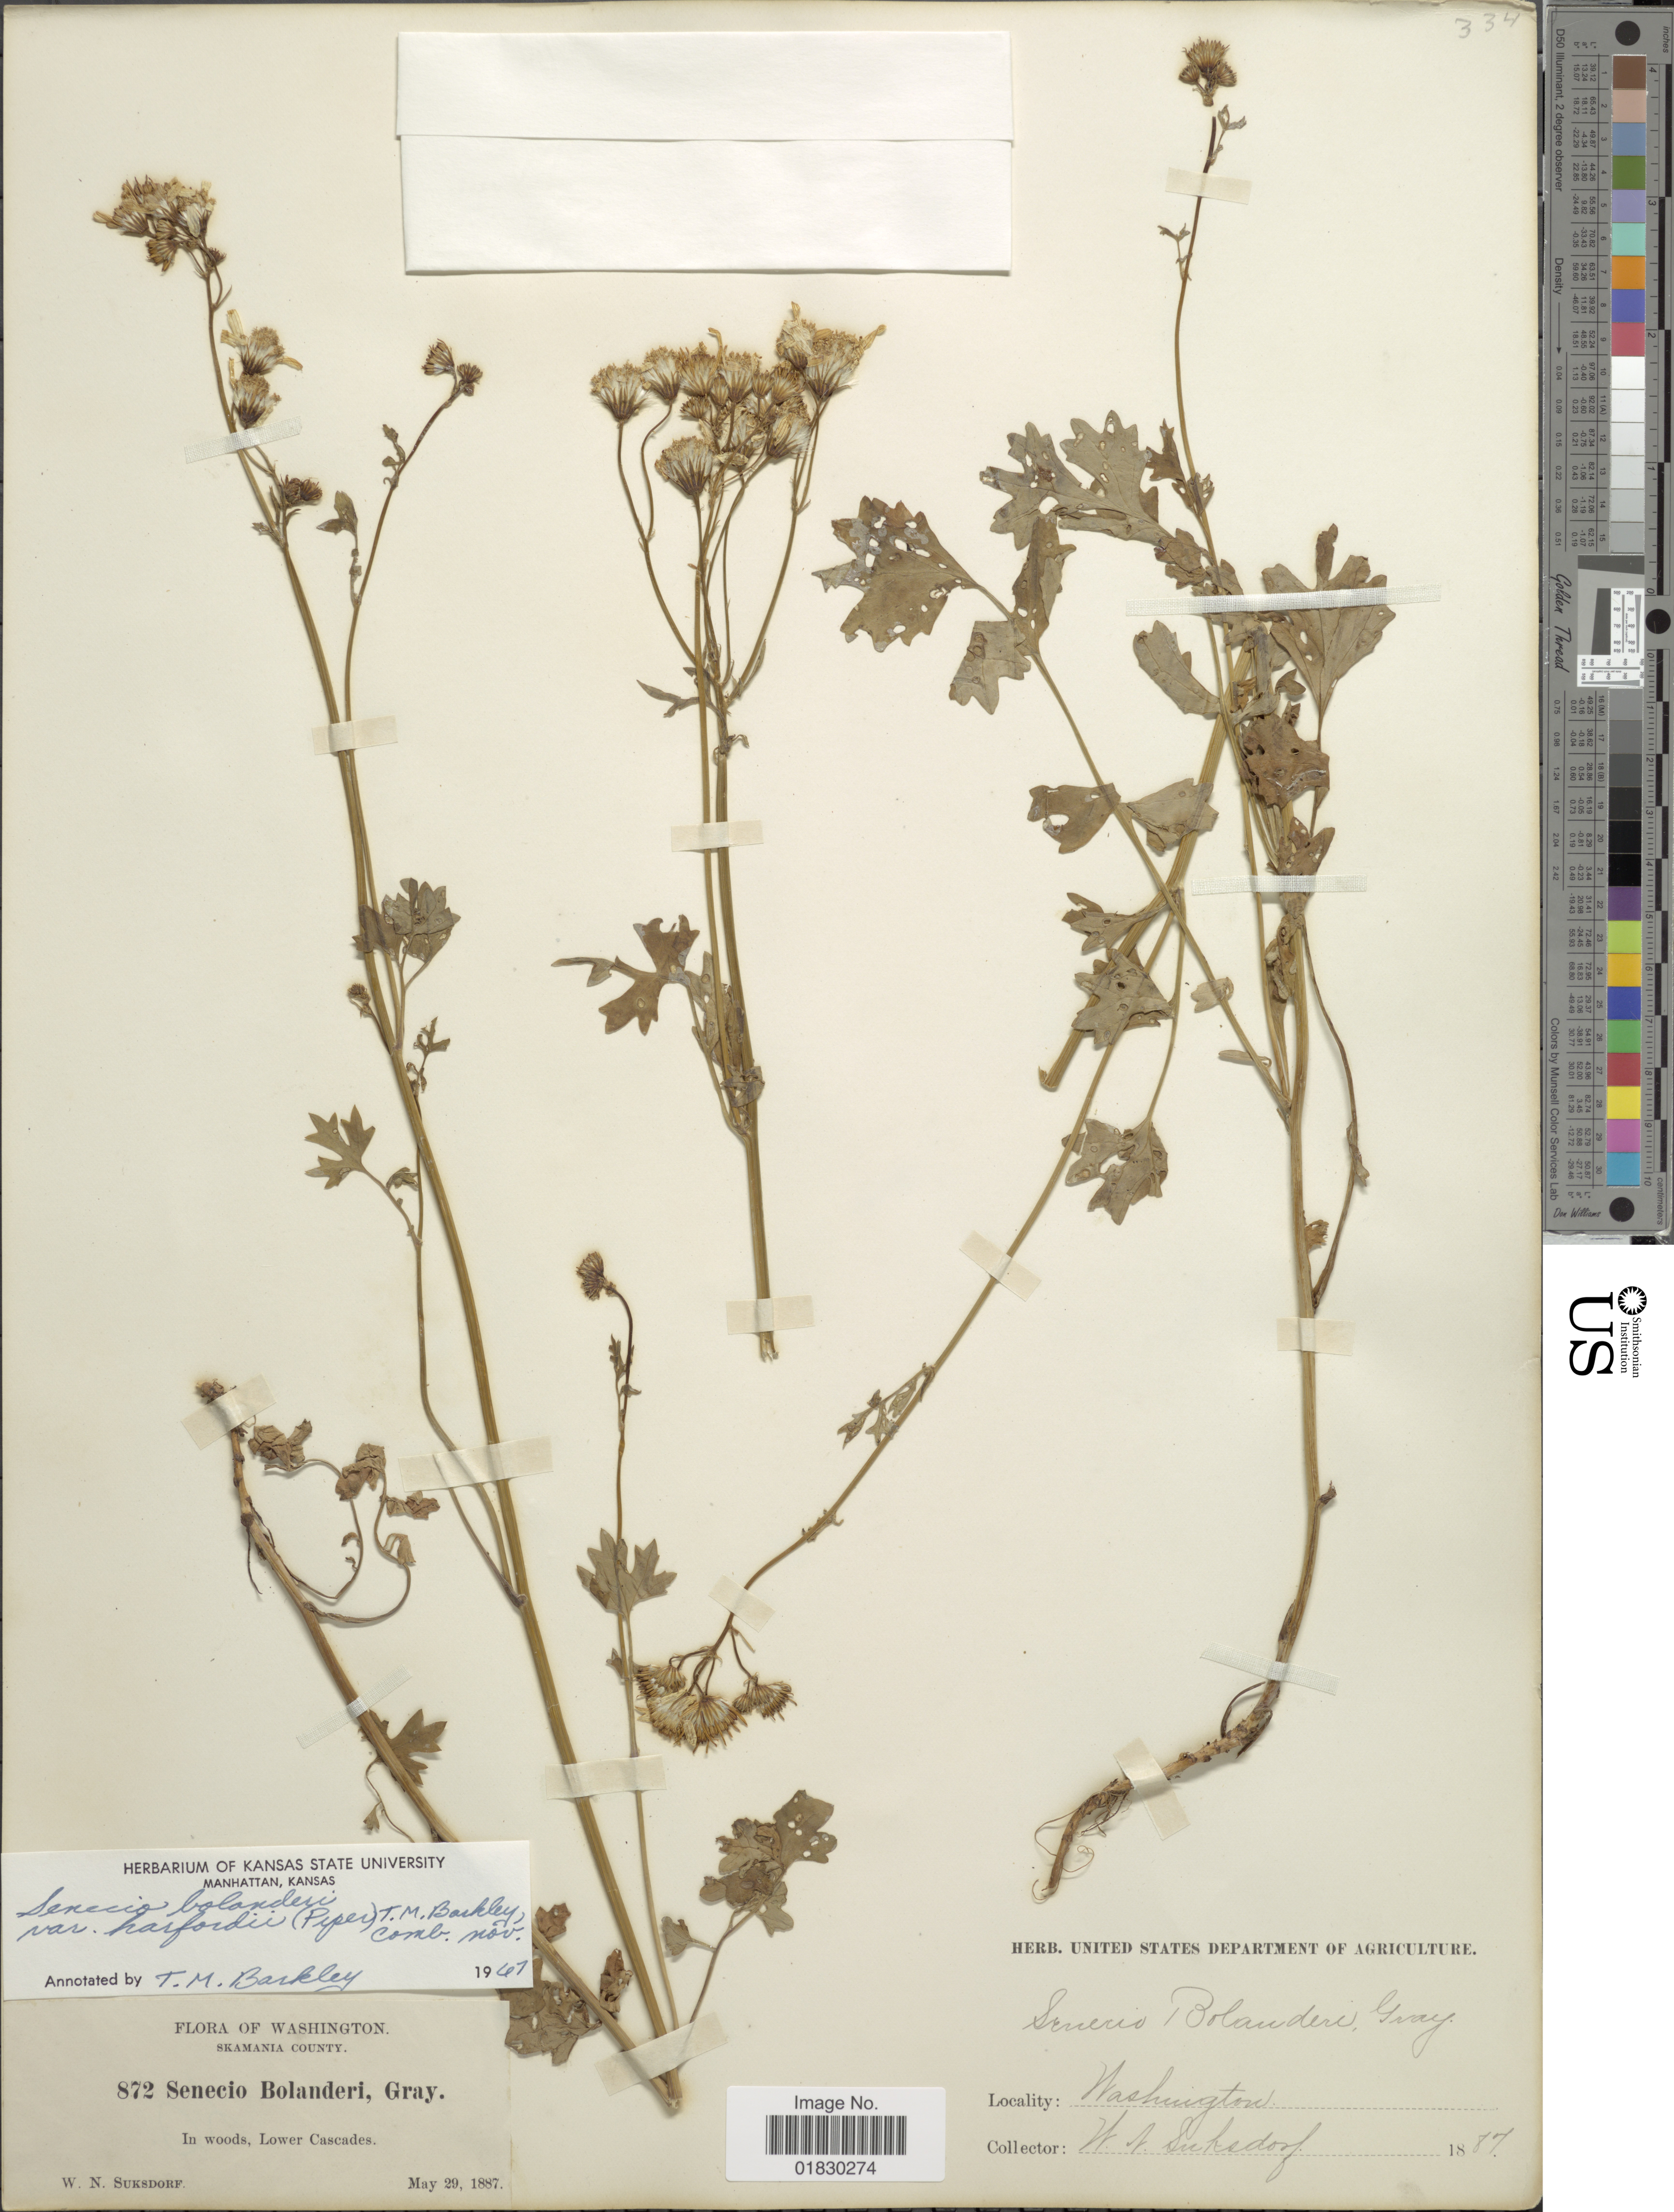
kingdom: Plantae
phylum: Tracheophyta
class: Magnoliopsida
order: Asterales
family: Asteraceae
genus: Packera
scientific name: Packera bolanderi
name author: (A. Gray) W.A. Weber & Á. Löve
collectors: W. N. Suksdorf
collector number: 872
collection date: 1887-05-29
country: United States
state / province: Washington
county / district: Skamania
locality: Skamanta County, In woods, Lower Cascades